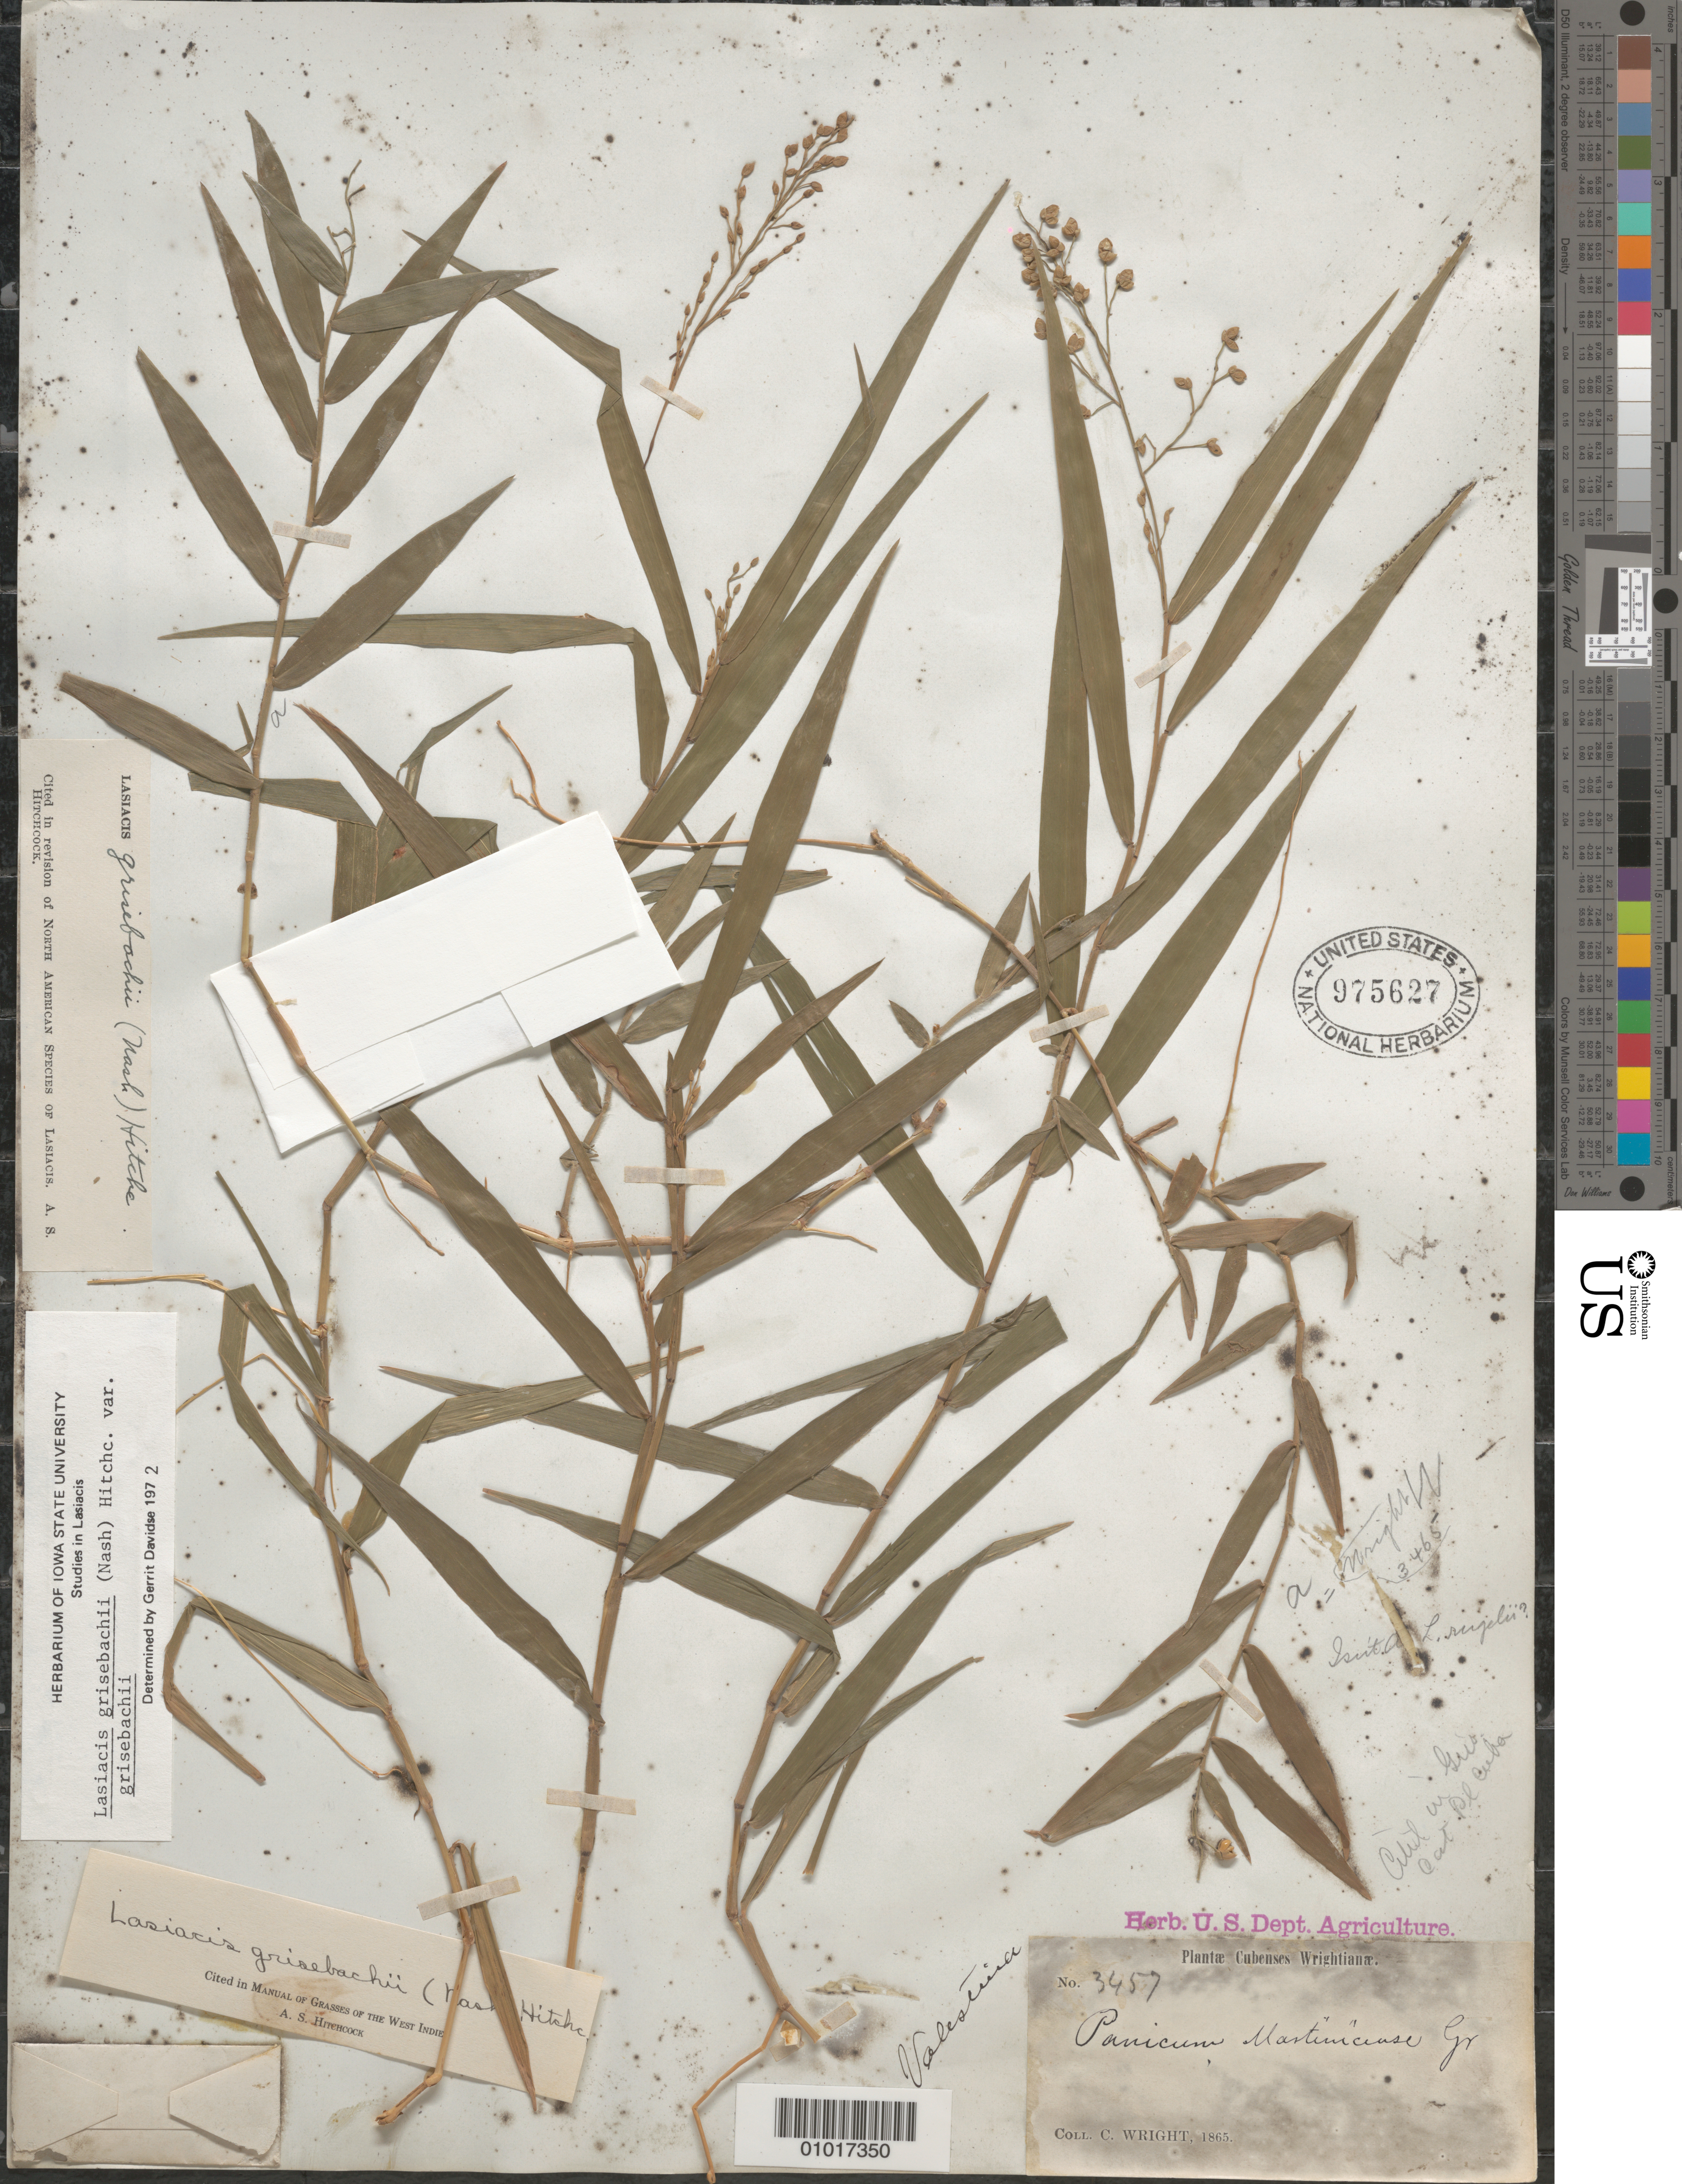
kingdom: Plantae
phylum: Tracheophyta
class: Liliopsida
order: Poales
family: Poaceae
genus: Lasiacis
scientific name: Lasiacis grisebachii var. grisebachii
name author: (Nash) Hitchc.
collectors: C. Wright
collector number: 3457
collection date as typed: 1865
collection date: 1865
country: Cuba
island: Cuba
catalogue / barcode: US 975627